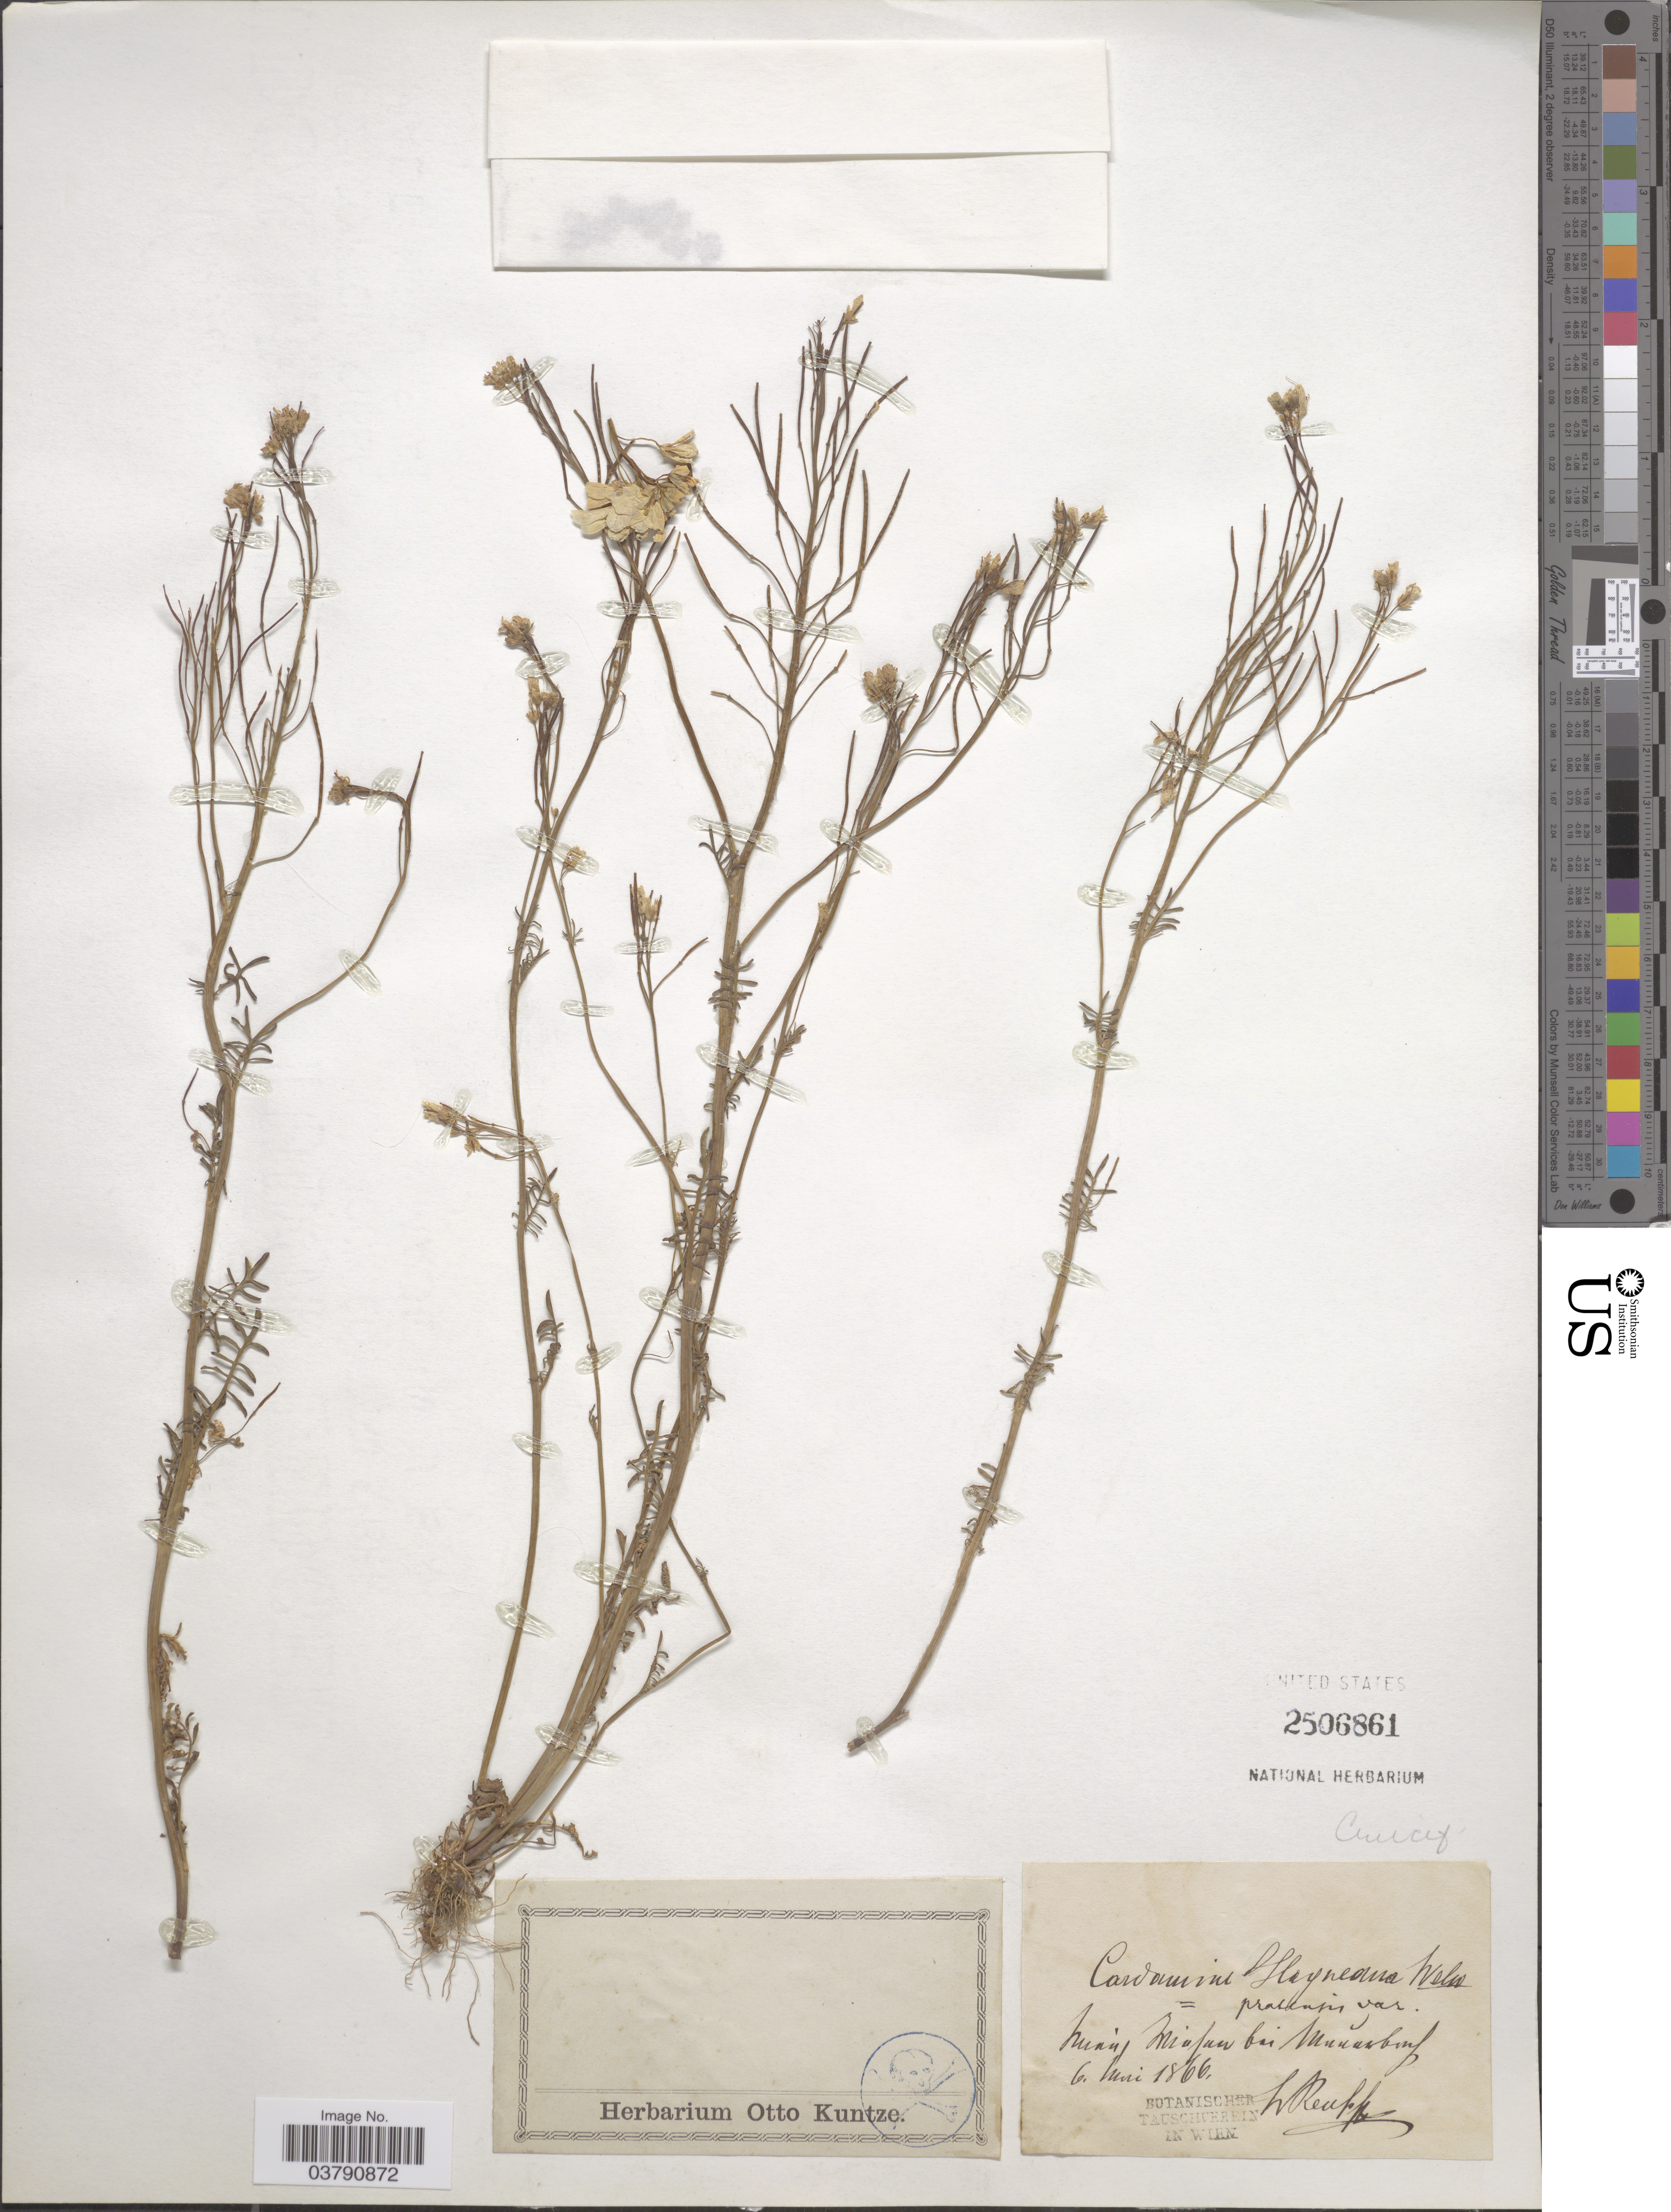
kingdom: Plantae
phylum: Tracheophyta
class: Magnoliopsida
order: Brassicales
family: Brassicaceae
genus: Cardamine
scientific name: Cardamine pratensis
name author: L.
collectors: L. Reuss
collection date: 1866-06-06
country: Austria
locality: Wien, Iniufun bai Mununbinf. [interpreted]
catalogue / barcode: US 2506861